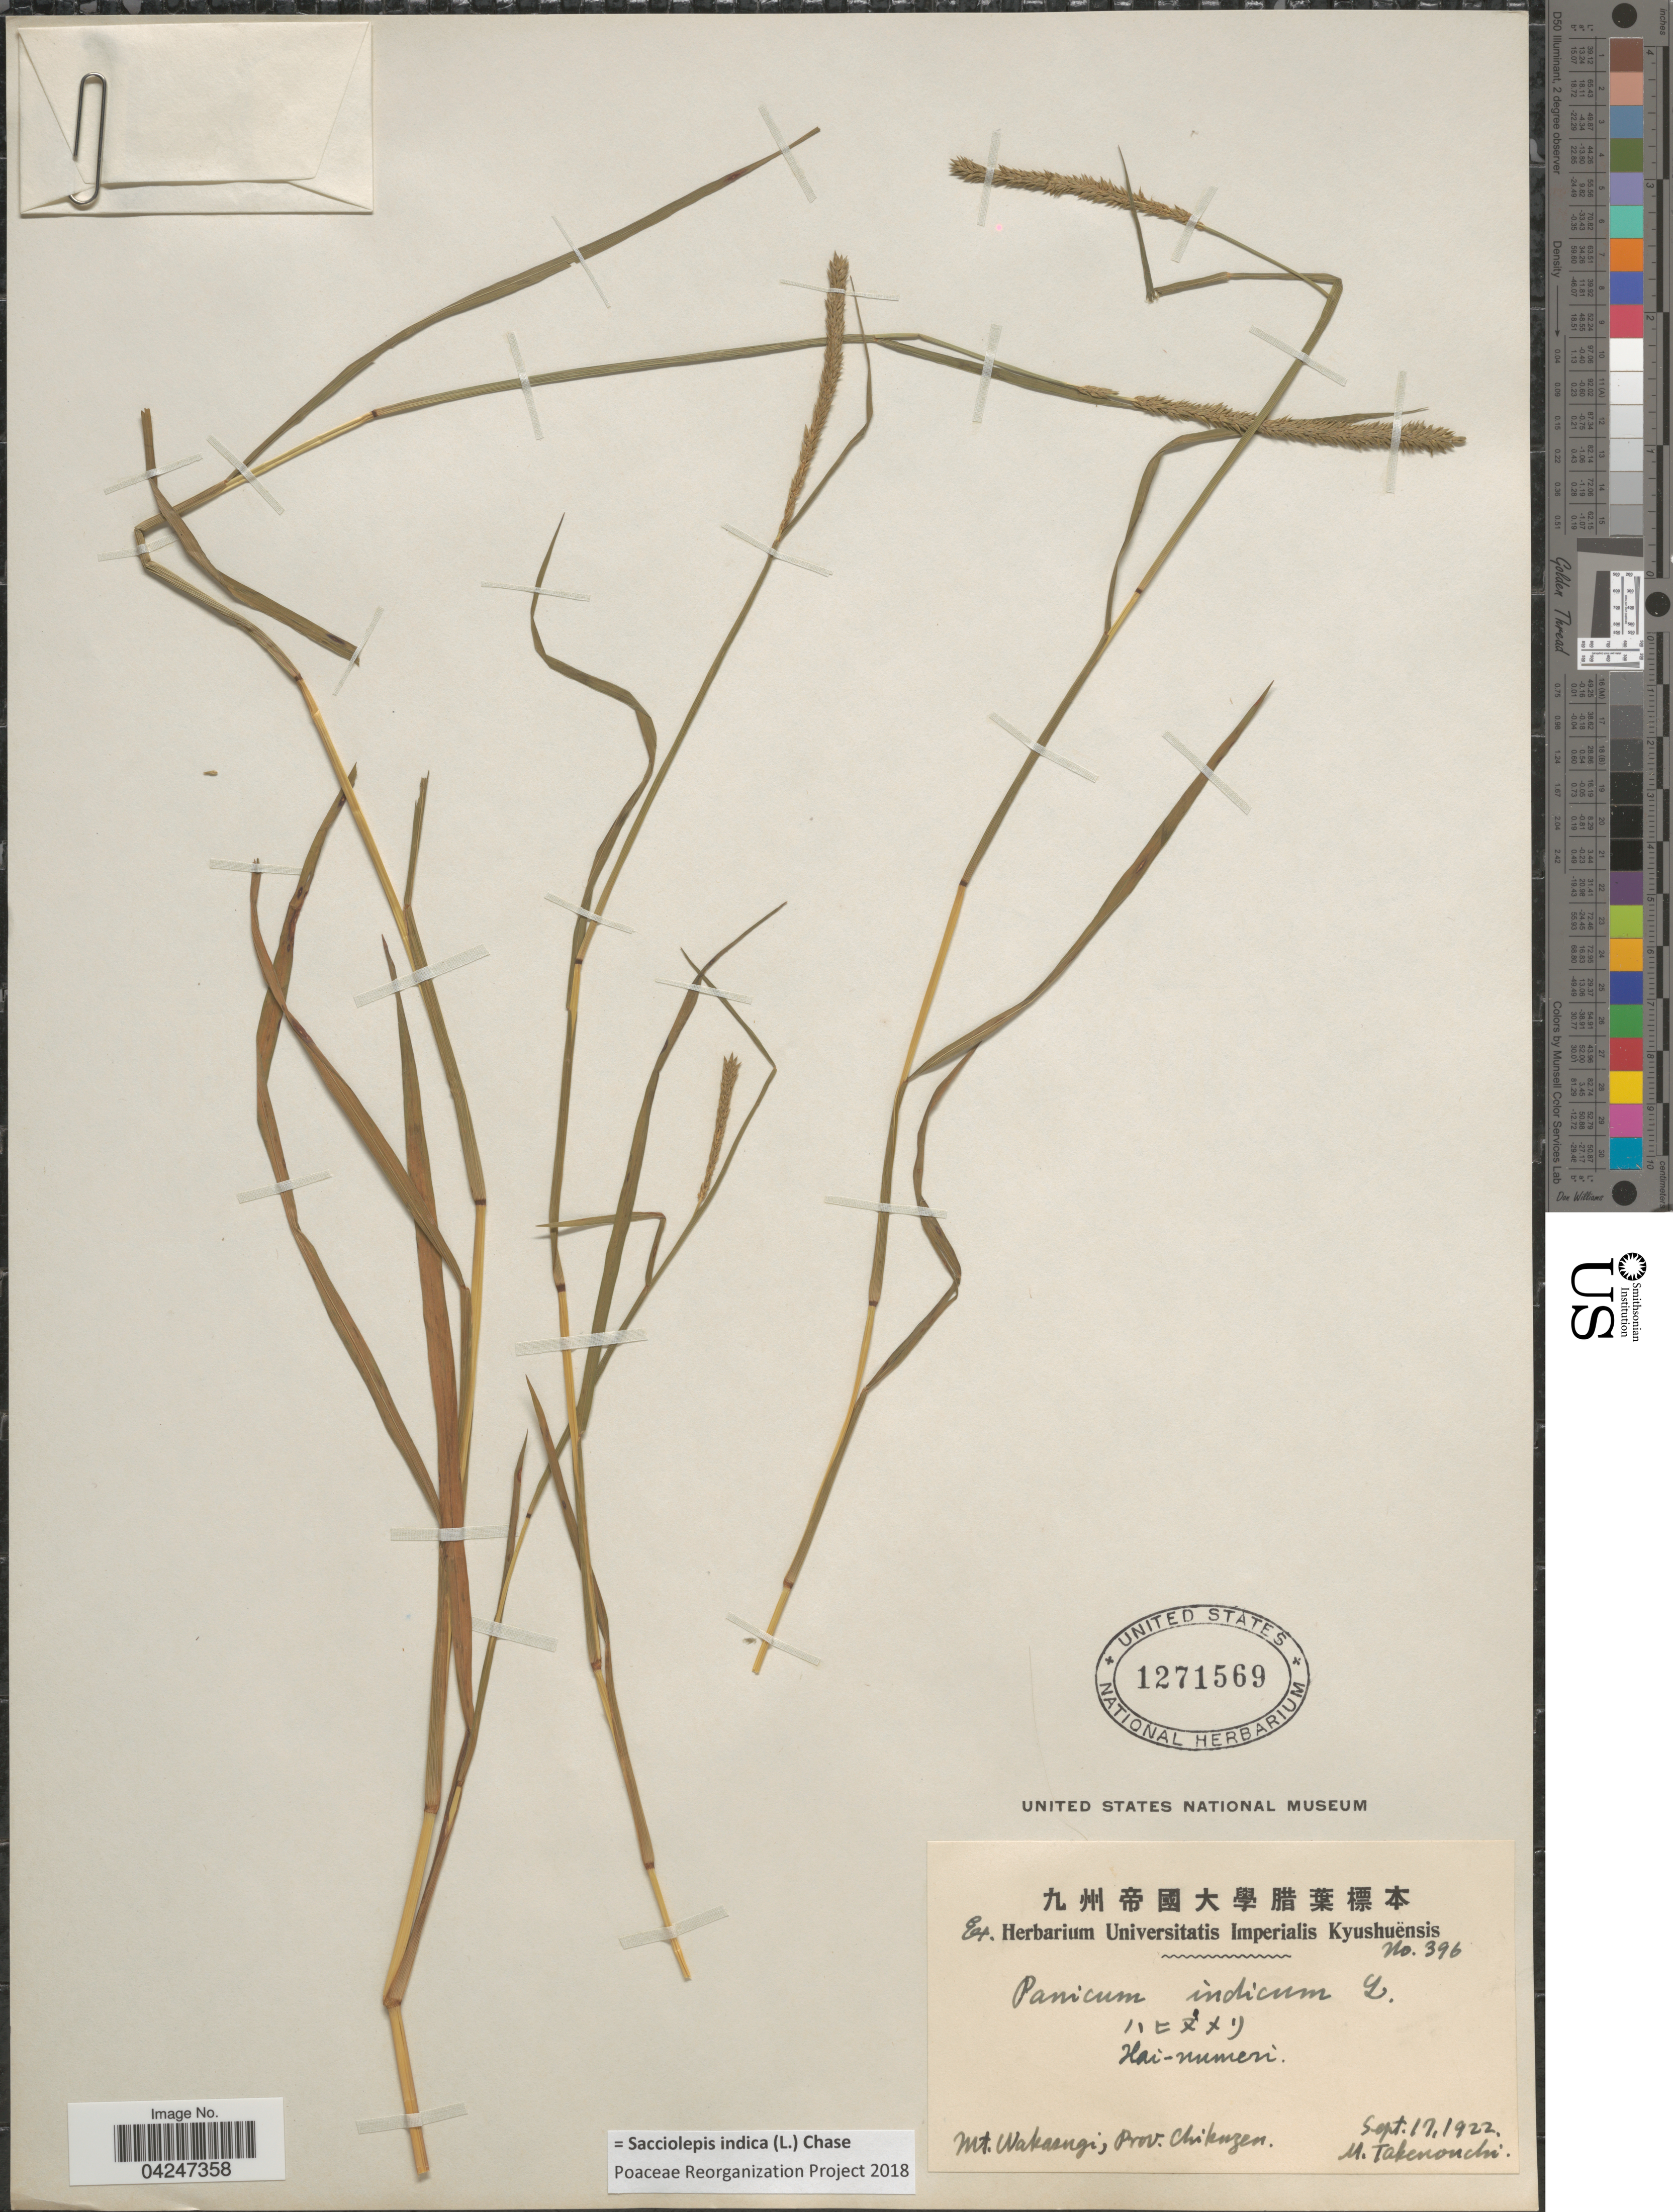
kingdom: Plantae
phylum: Tracheophyta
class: Liliopsida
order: Poales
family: Poaceae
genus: Sacciolepis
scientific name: Sacciolepis indica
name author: (L.) Chase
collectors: M. Takenouchi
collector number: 396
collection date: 1922-09-17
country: Japan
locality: Mt. Wakaangi, Prov. Chikuzen.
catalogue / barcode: US 1271569